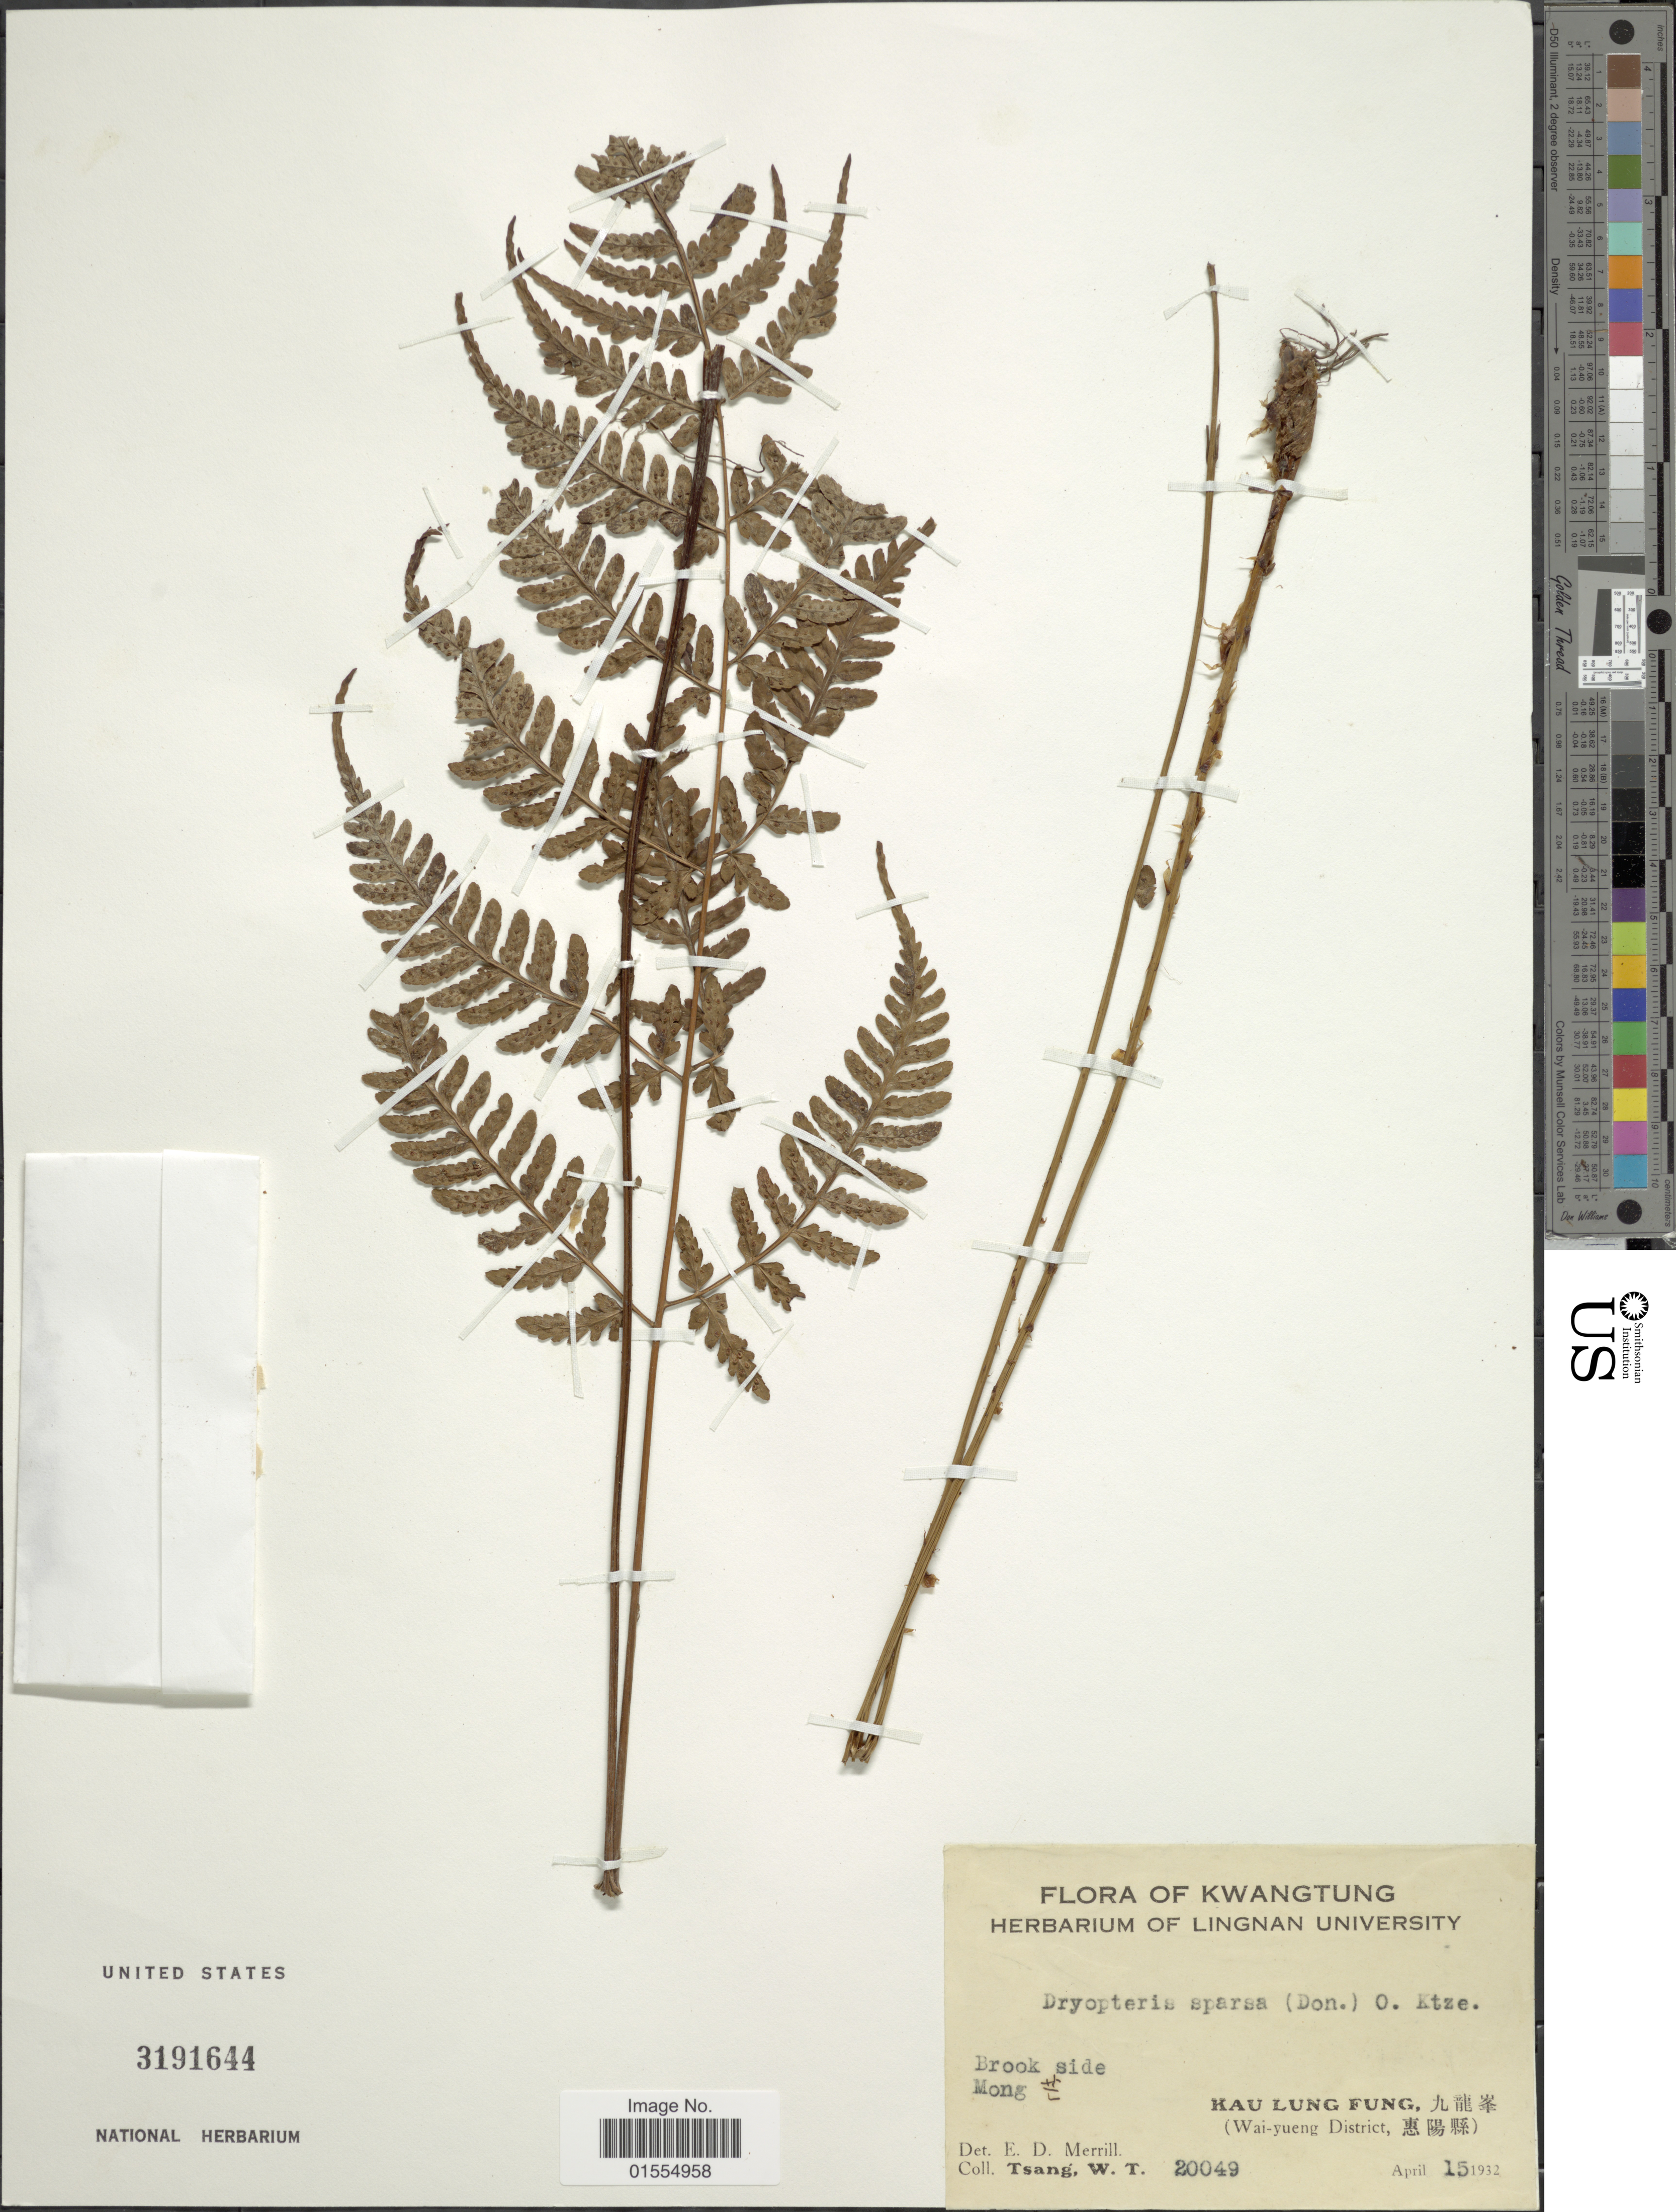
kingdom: Plantae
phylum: Tracheophyta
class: Polypodiopsida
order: Polypodiales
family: Dryopteridaceae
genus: Dryopteris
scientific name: Dryopteris sparsa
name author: (D. Don) Kuntze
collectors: W. T. Tsang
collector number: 20049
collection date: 1932-04-15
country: China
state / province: Guangdong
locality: Kwangtung, Brooks side mong, Kau Lung Fung, (Wai-yueng District)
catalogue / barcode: US 3191644